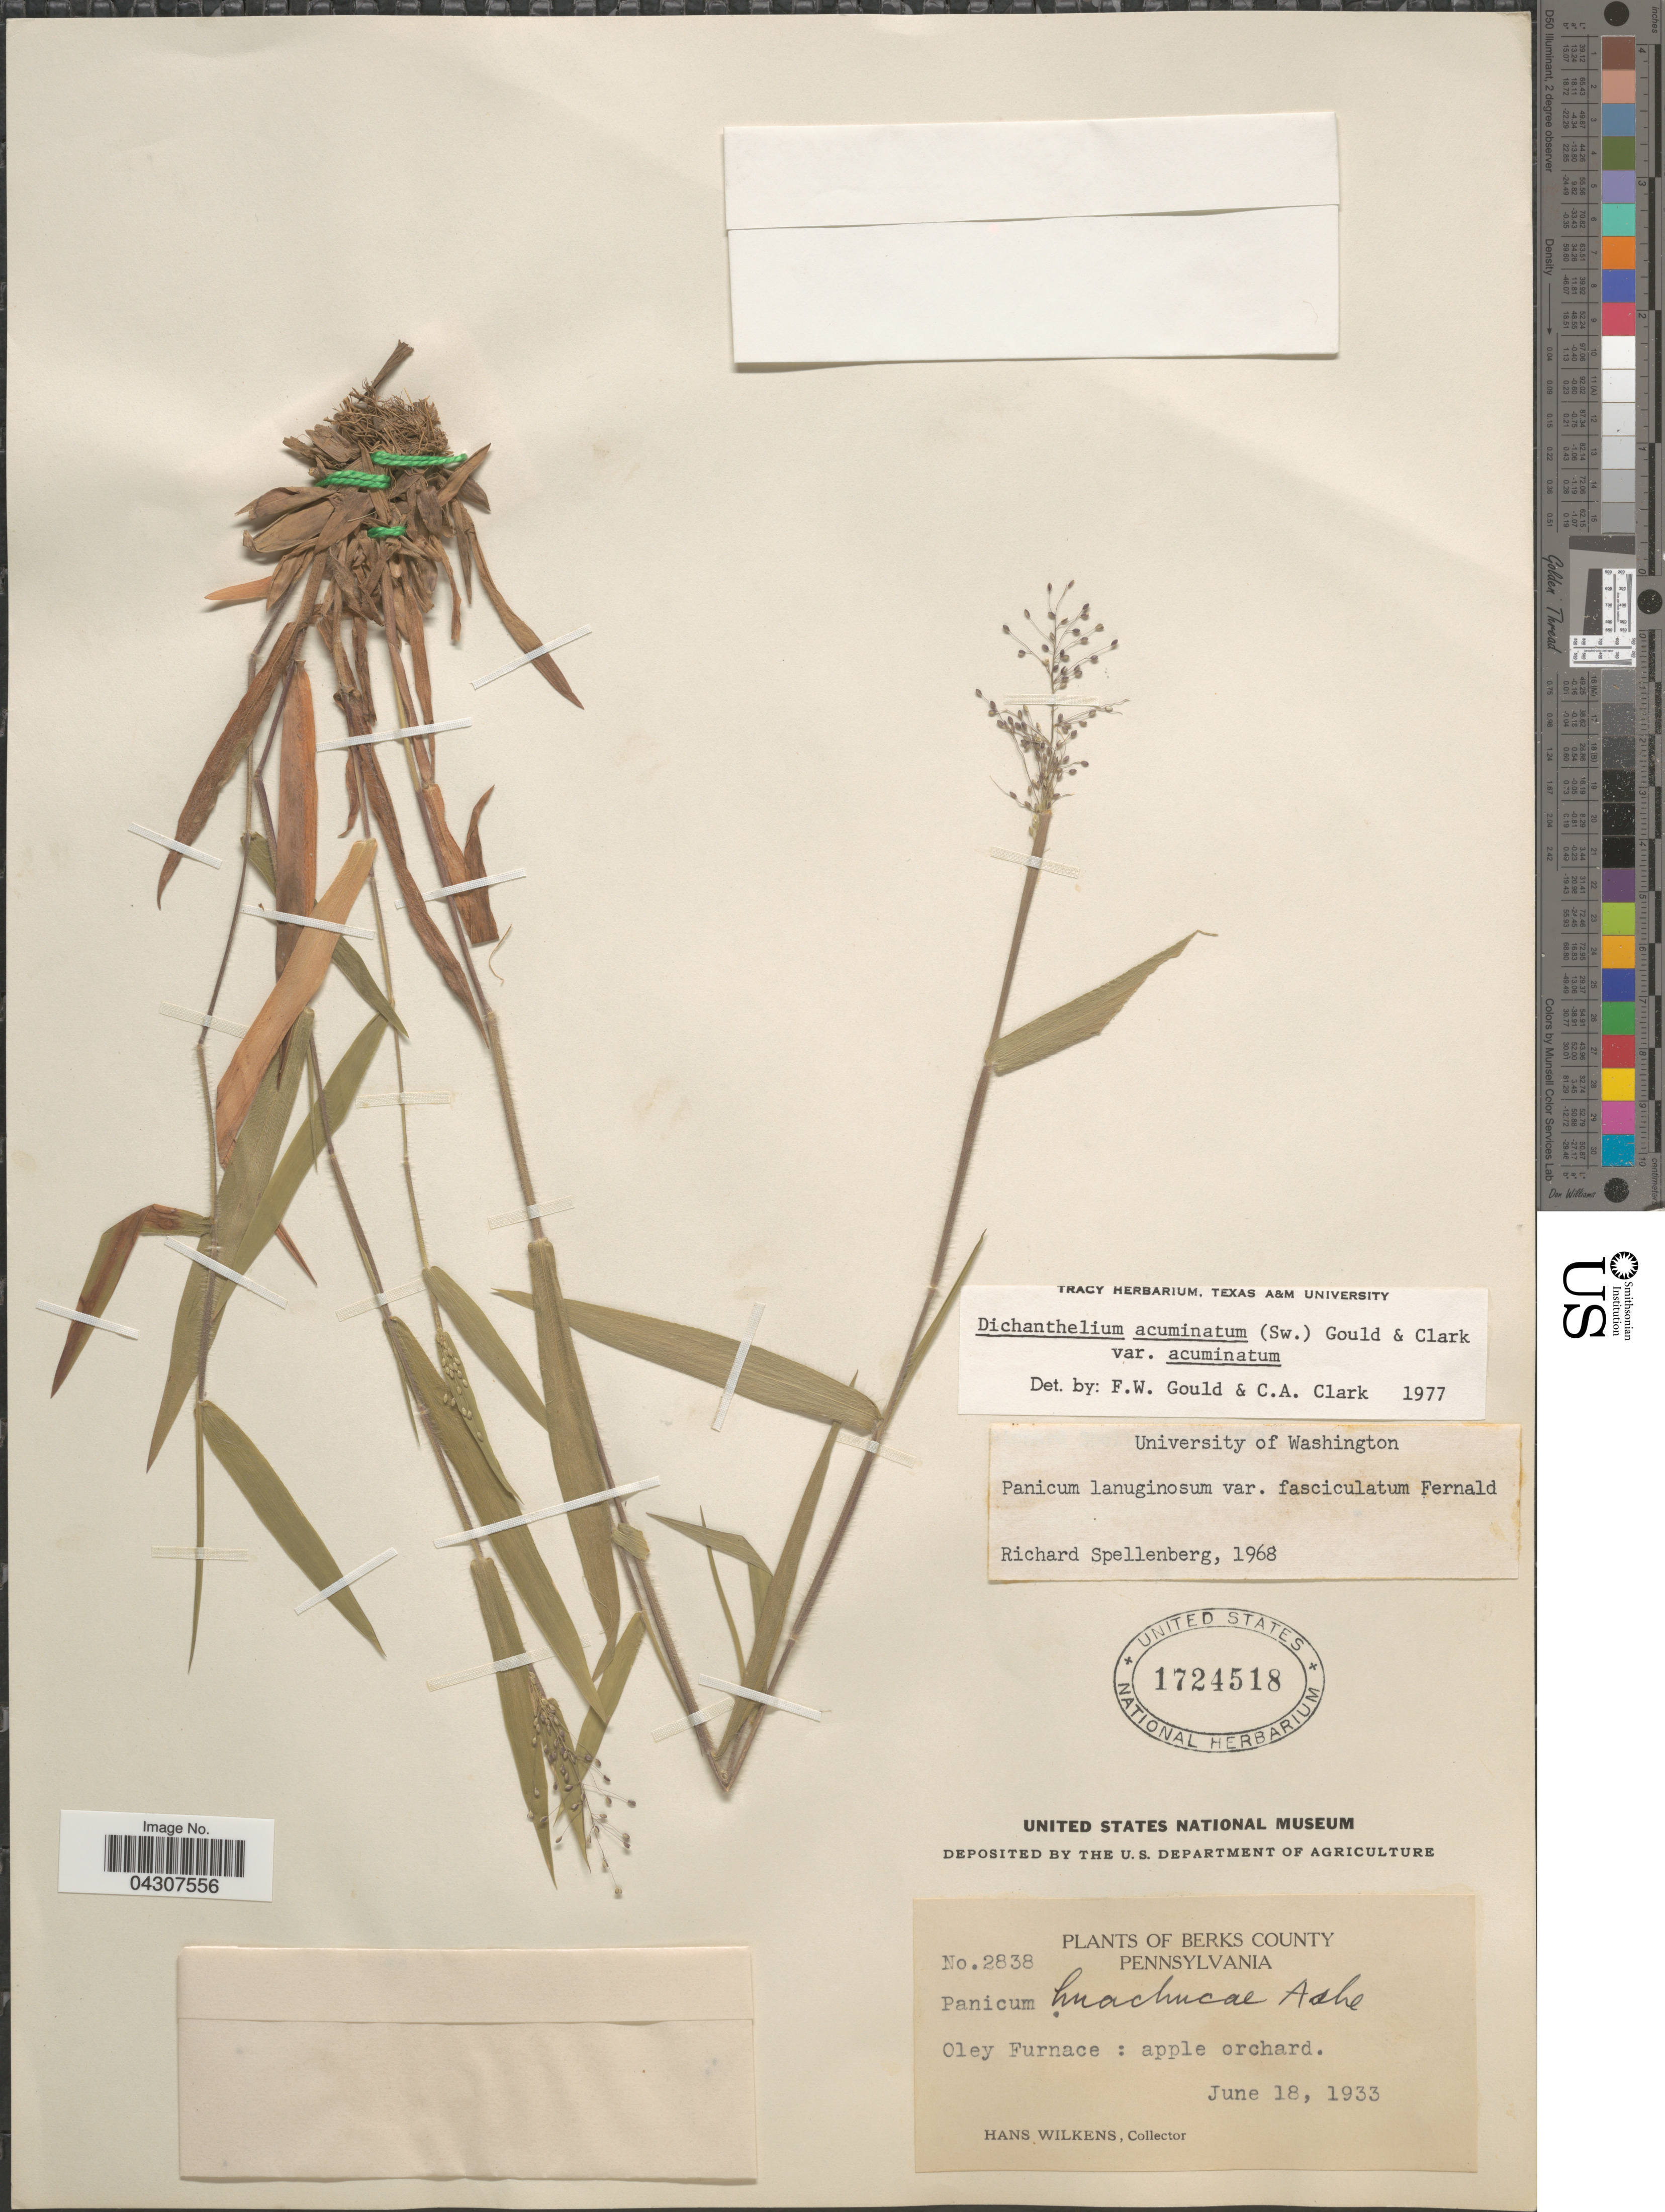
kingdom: Plantae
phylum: Tracheophyta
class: Liliopsida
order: Poales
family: Poaceae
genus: Dichanthelium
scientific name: Dichanthelium acuminatum var. acuminatum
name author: (Sw.) Gould & C.A. Clark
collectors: H. Wilkens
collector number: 2838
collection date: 1933-06-18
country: United States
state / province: Pennsylvania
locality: Berks County. Oley Furnace: apple orchard.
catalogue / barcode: US 1724518